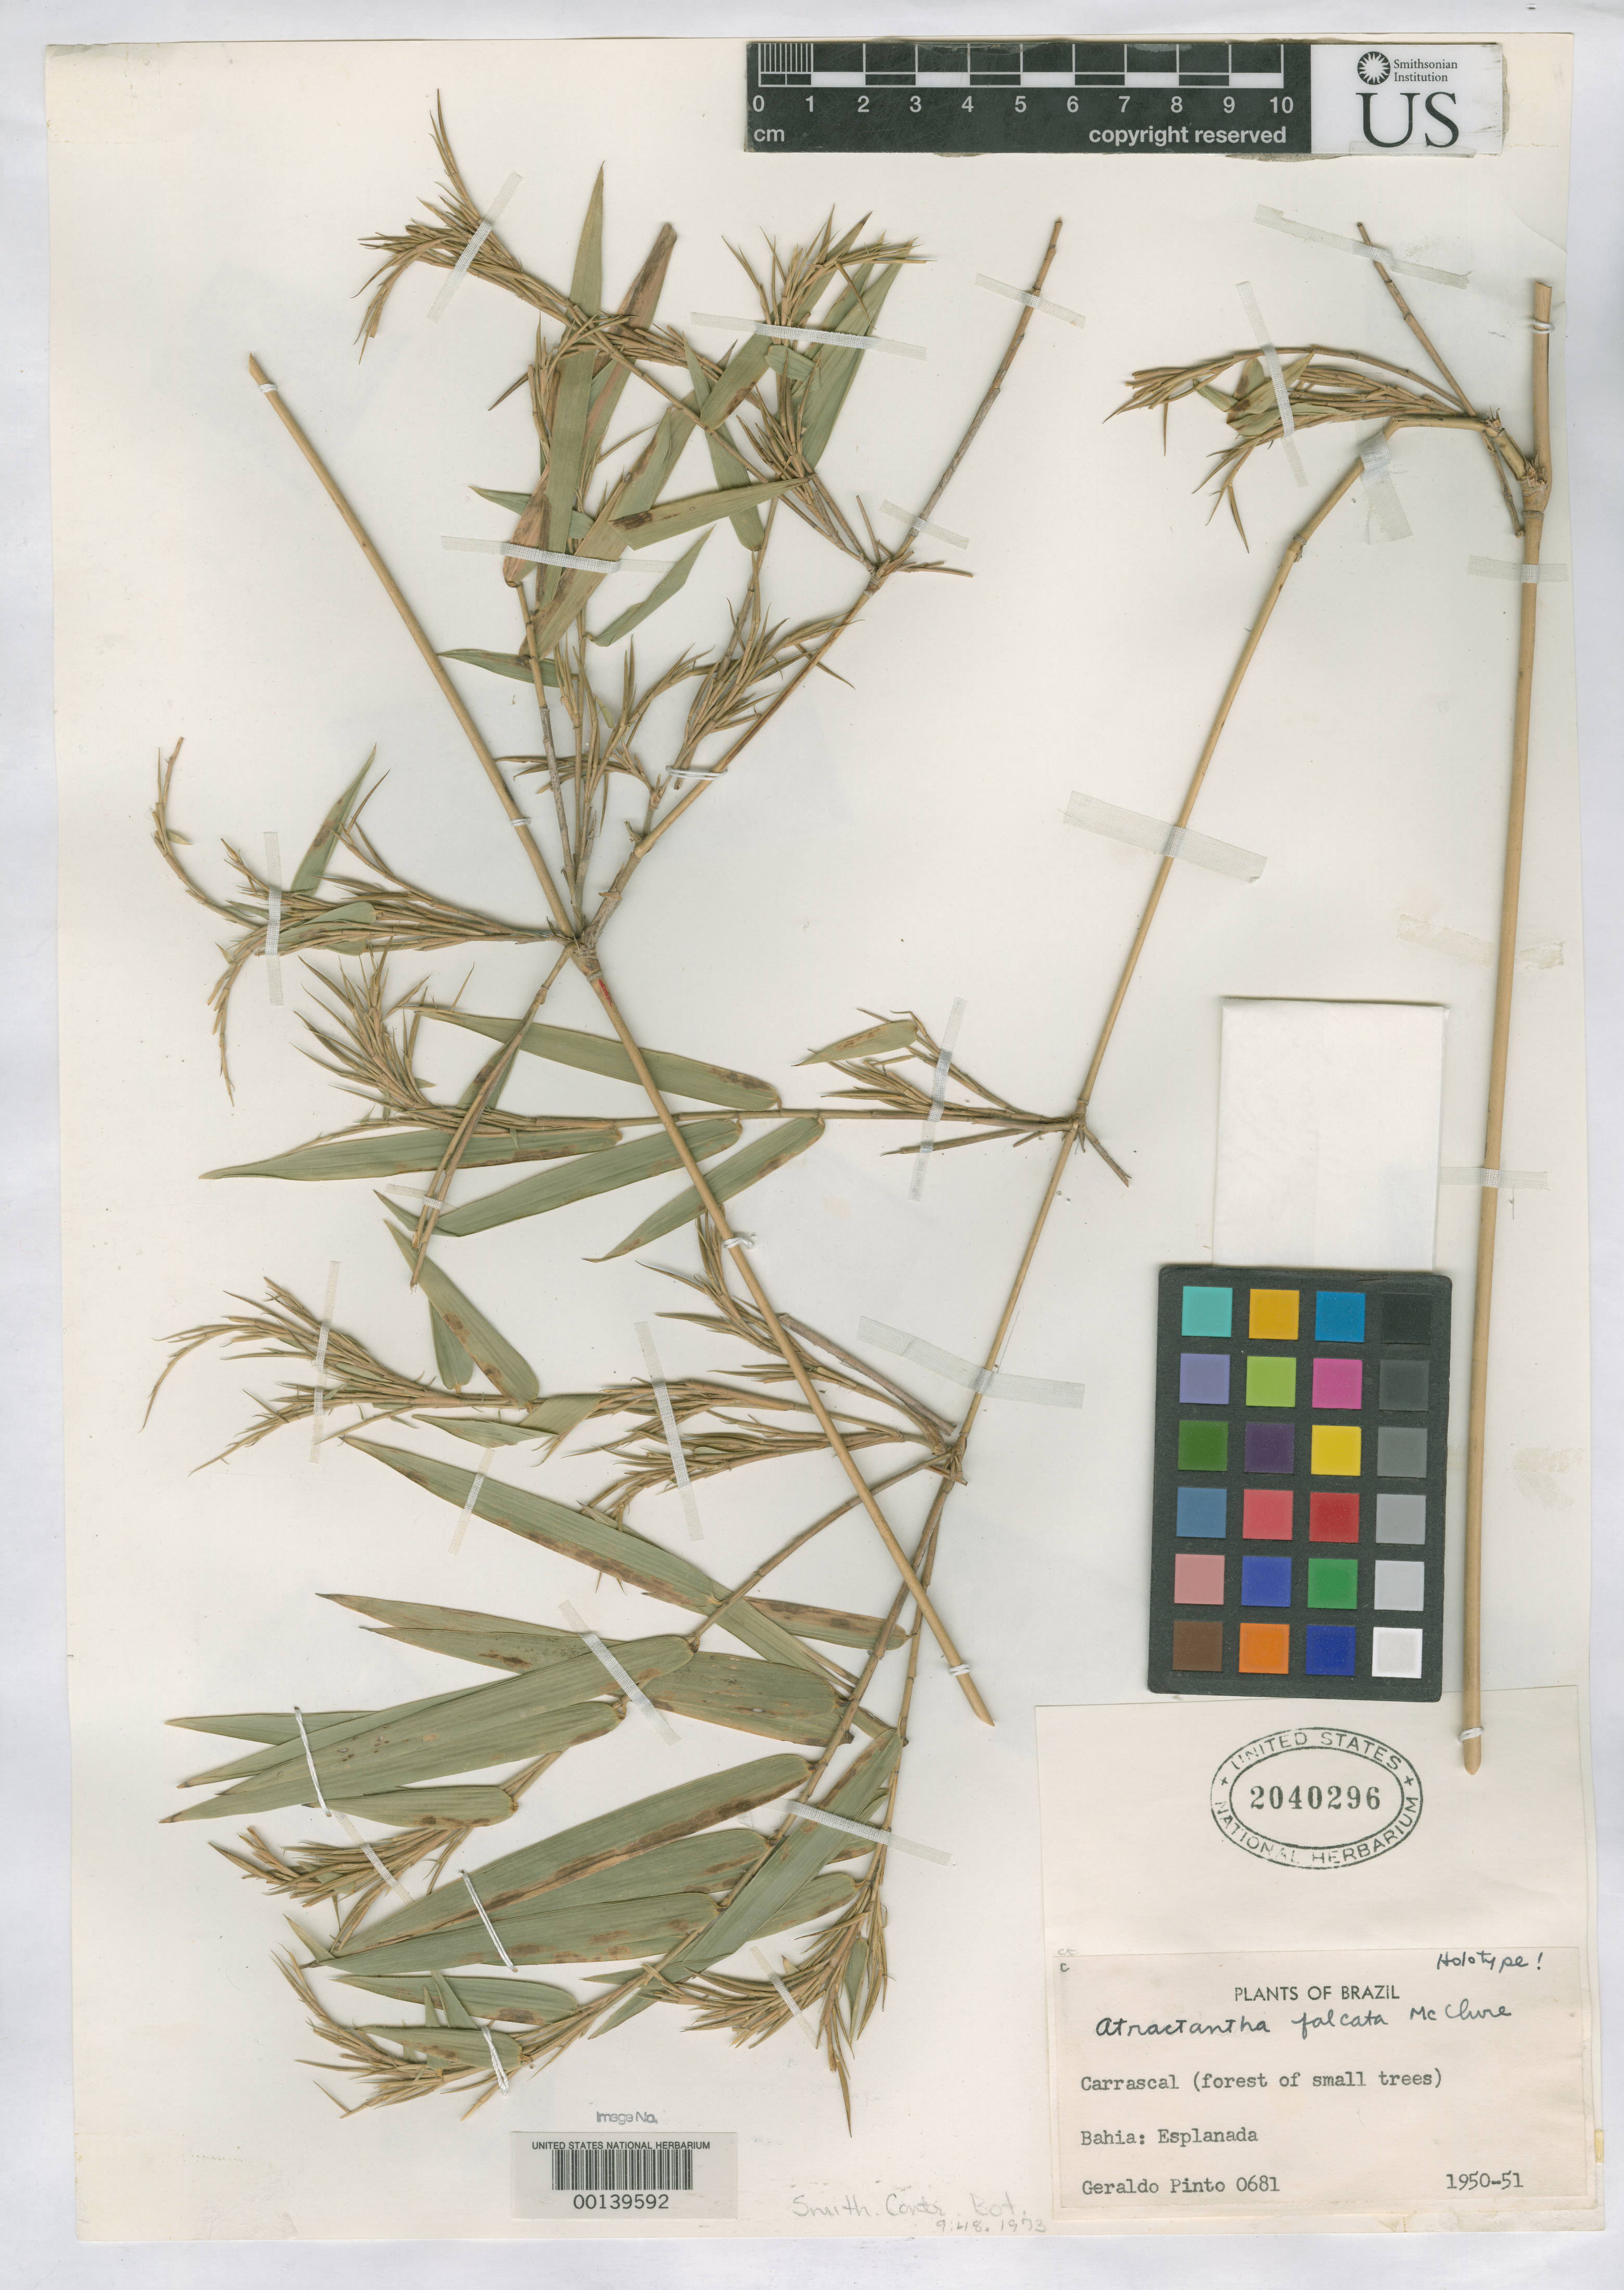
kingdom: Plantae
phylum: Tracheophyta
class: Liliopsida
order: Poales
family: Poaceae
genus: Atractantha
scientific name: Atractantha falcata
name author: McClure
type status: Holotype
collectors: G. Pinto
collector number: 0681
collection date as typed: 1950 to -- --- 1951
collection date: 1950/1951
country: Brazil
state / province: Bahia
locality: Esplanada.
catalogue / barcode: US 2040296